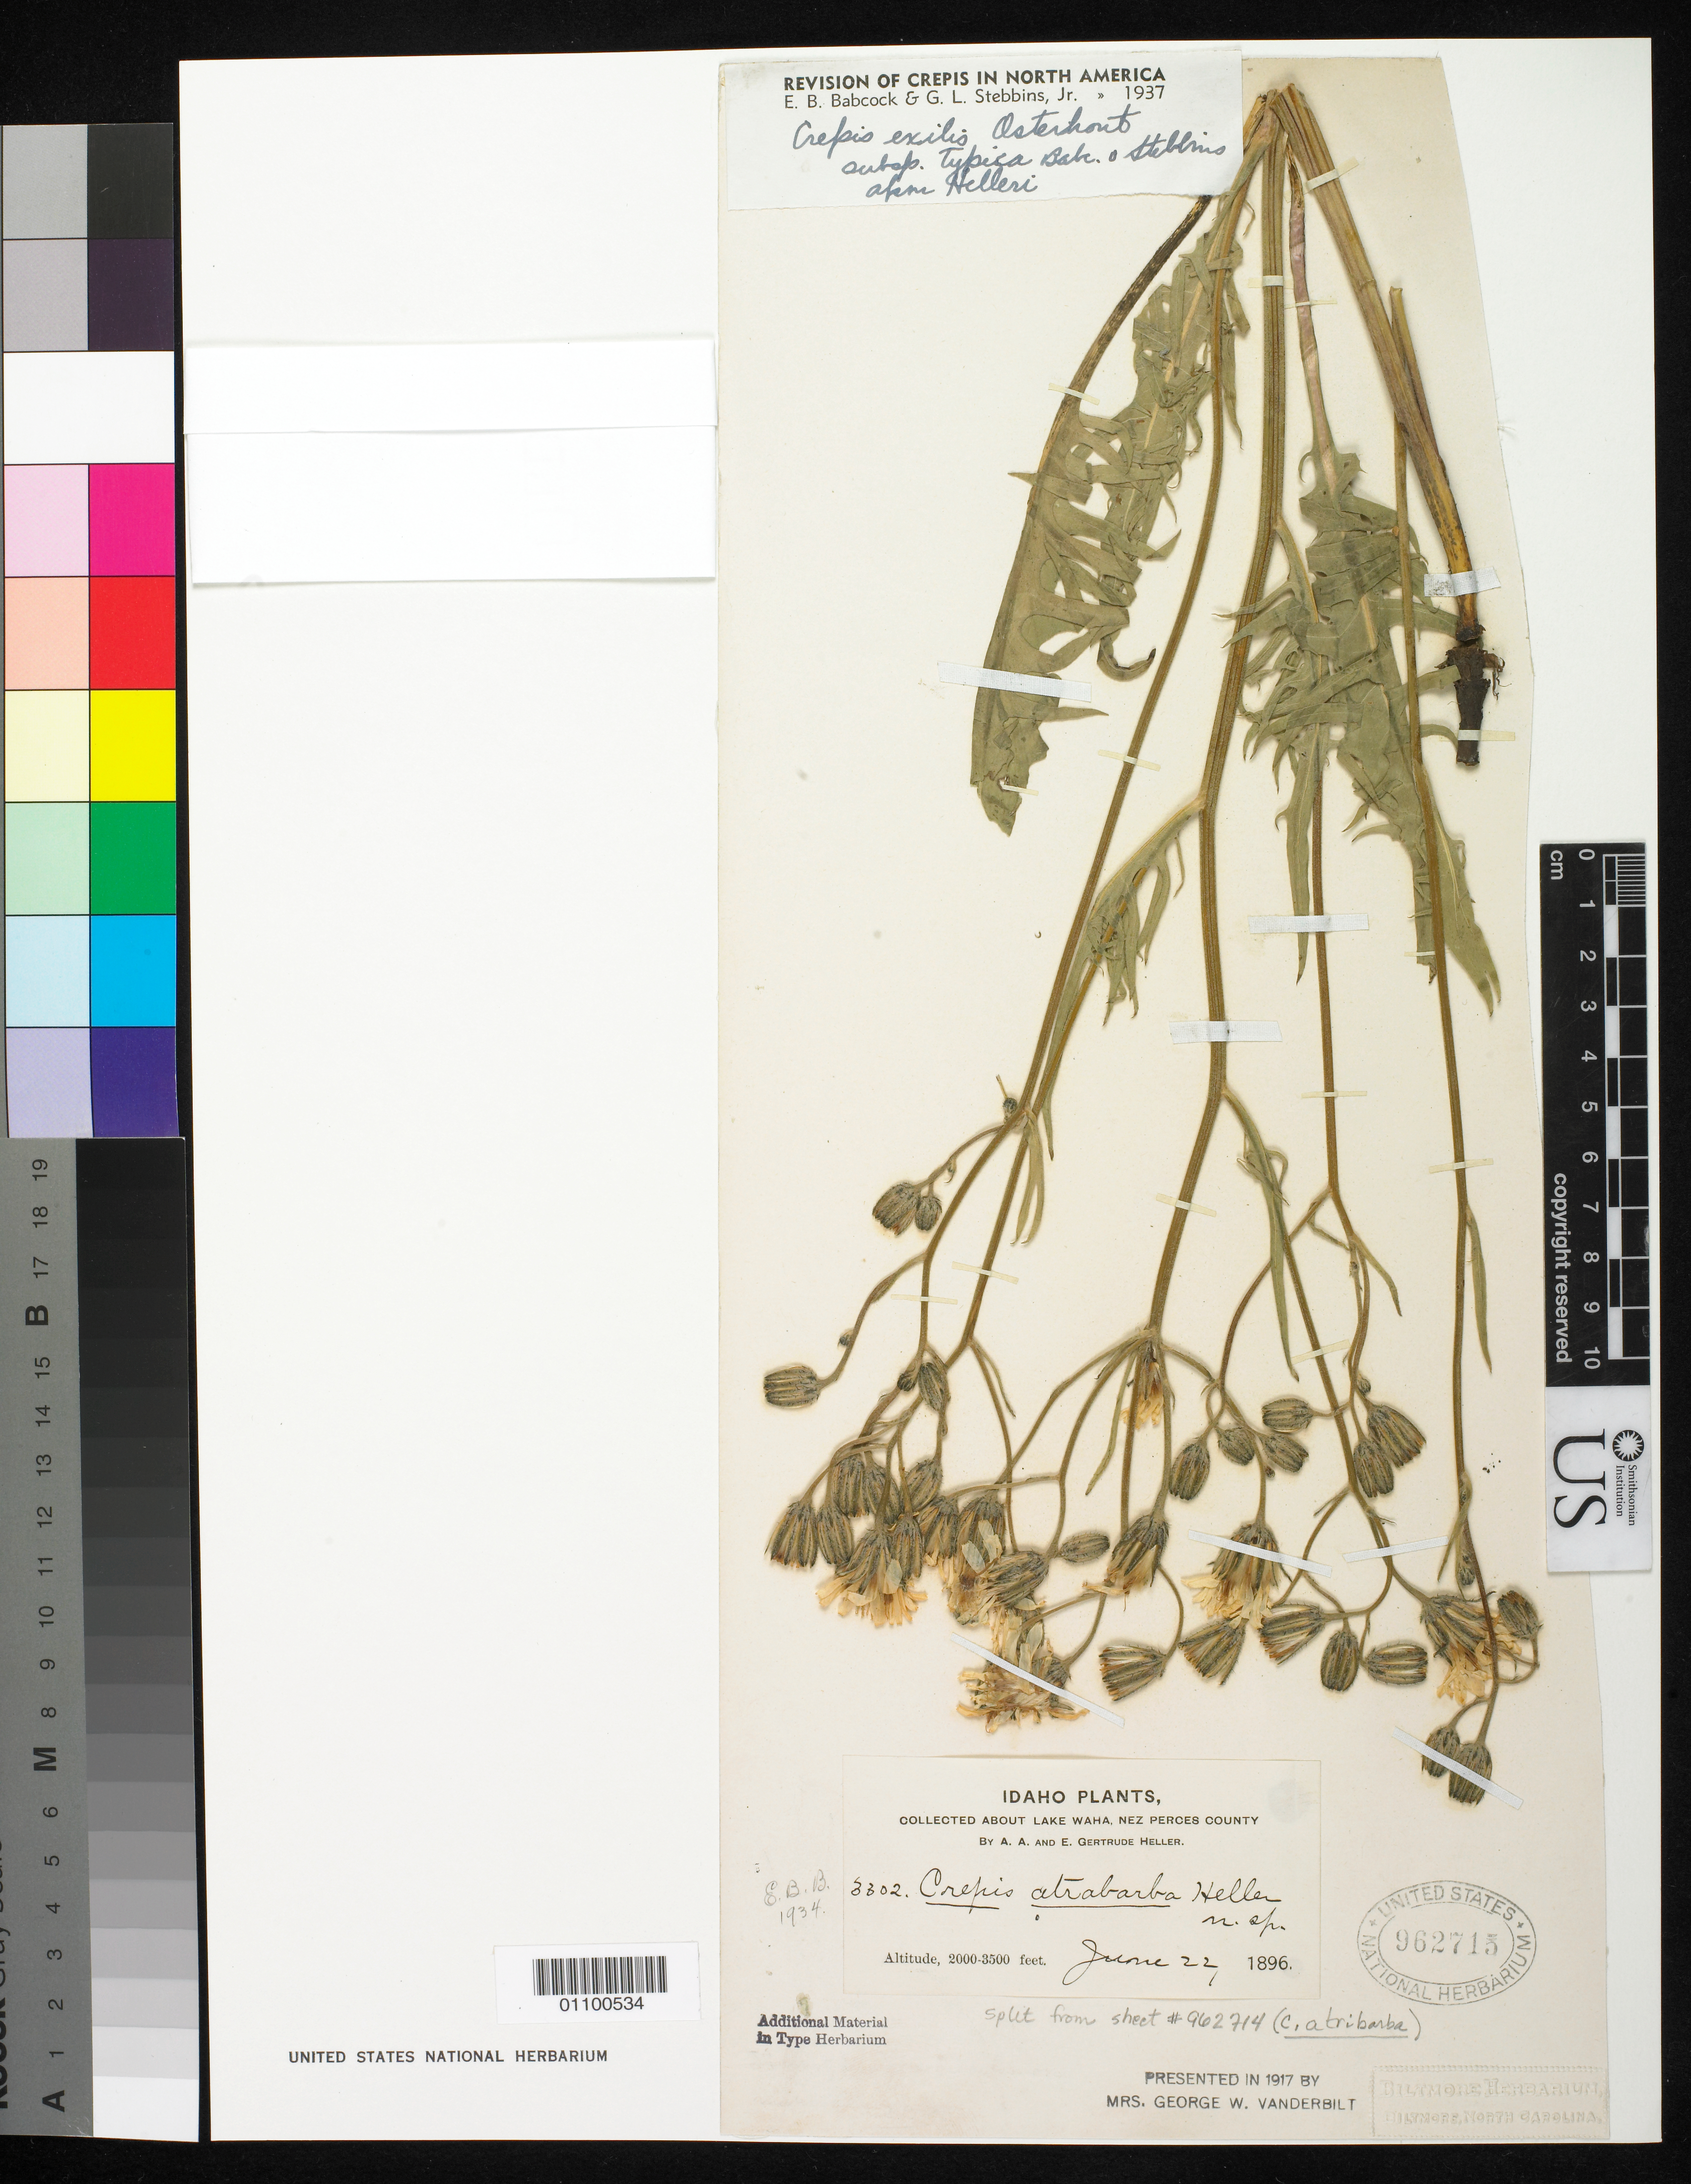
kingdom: Plantae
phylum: Tracheophyta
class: Magnoliopsida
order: Asterales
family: Asteraceae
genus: Crepis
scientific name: Crepis atribarba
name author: A. Heller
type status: Isotype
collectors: A. A. Heller & E. G. Heller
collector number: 3302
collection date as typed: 22 Jun 1896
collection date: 1896-06-22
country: United States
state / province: Idaho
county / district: Nez Perce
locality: Lake Waha.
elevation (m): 549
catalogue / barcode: US 962715